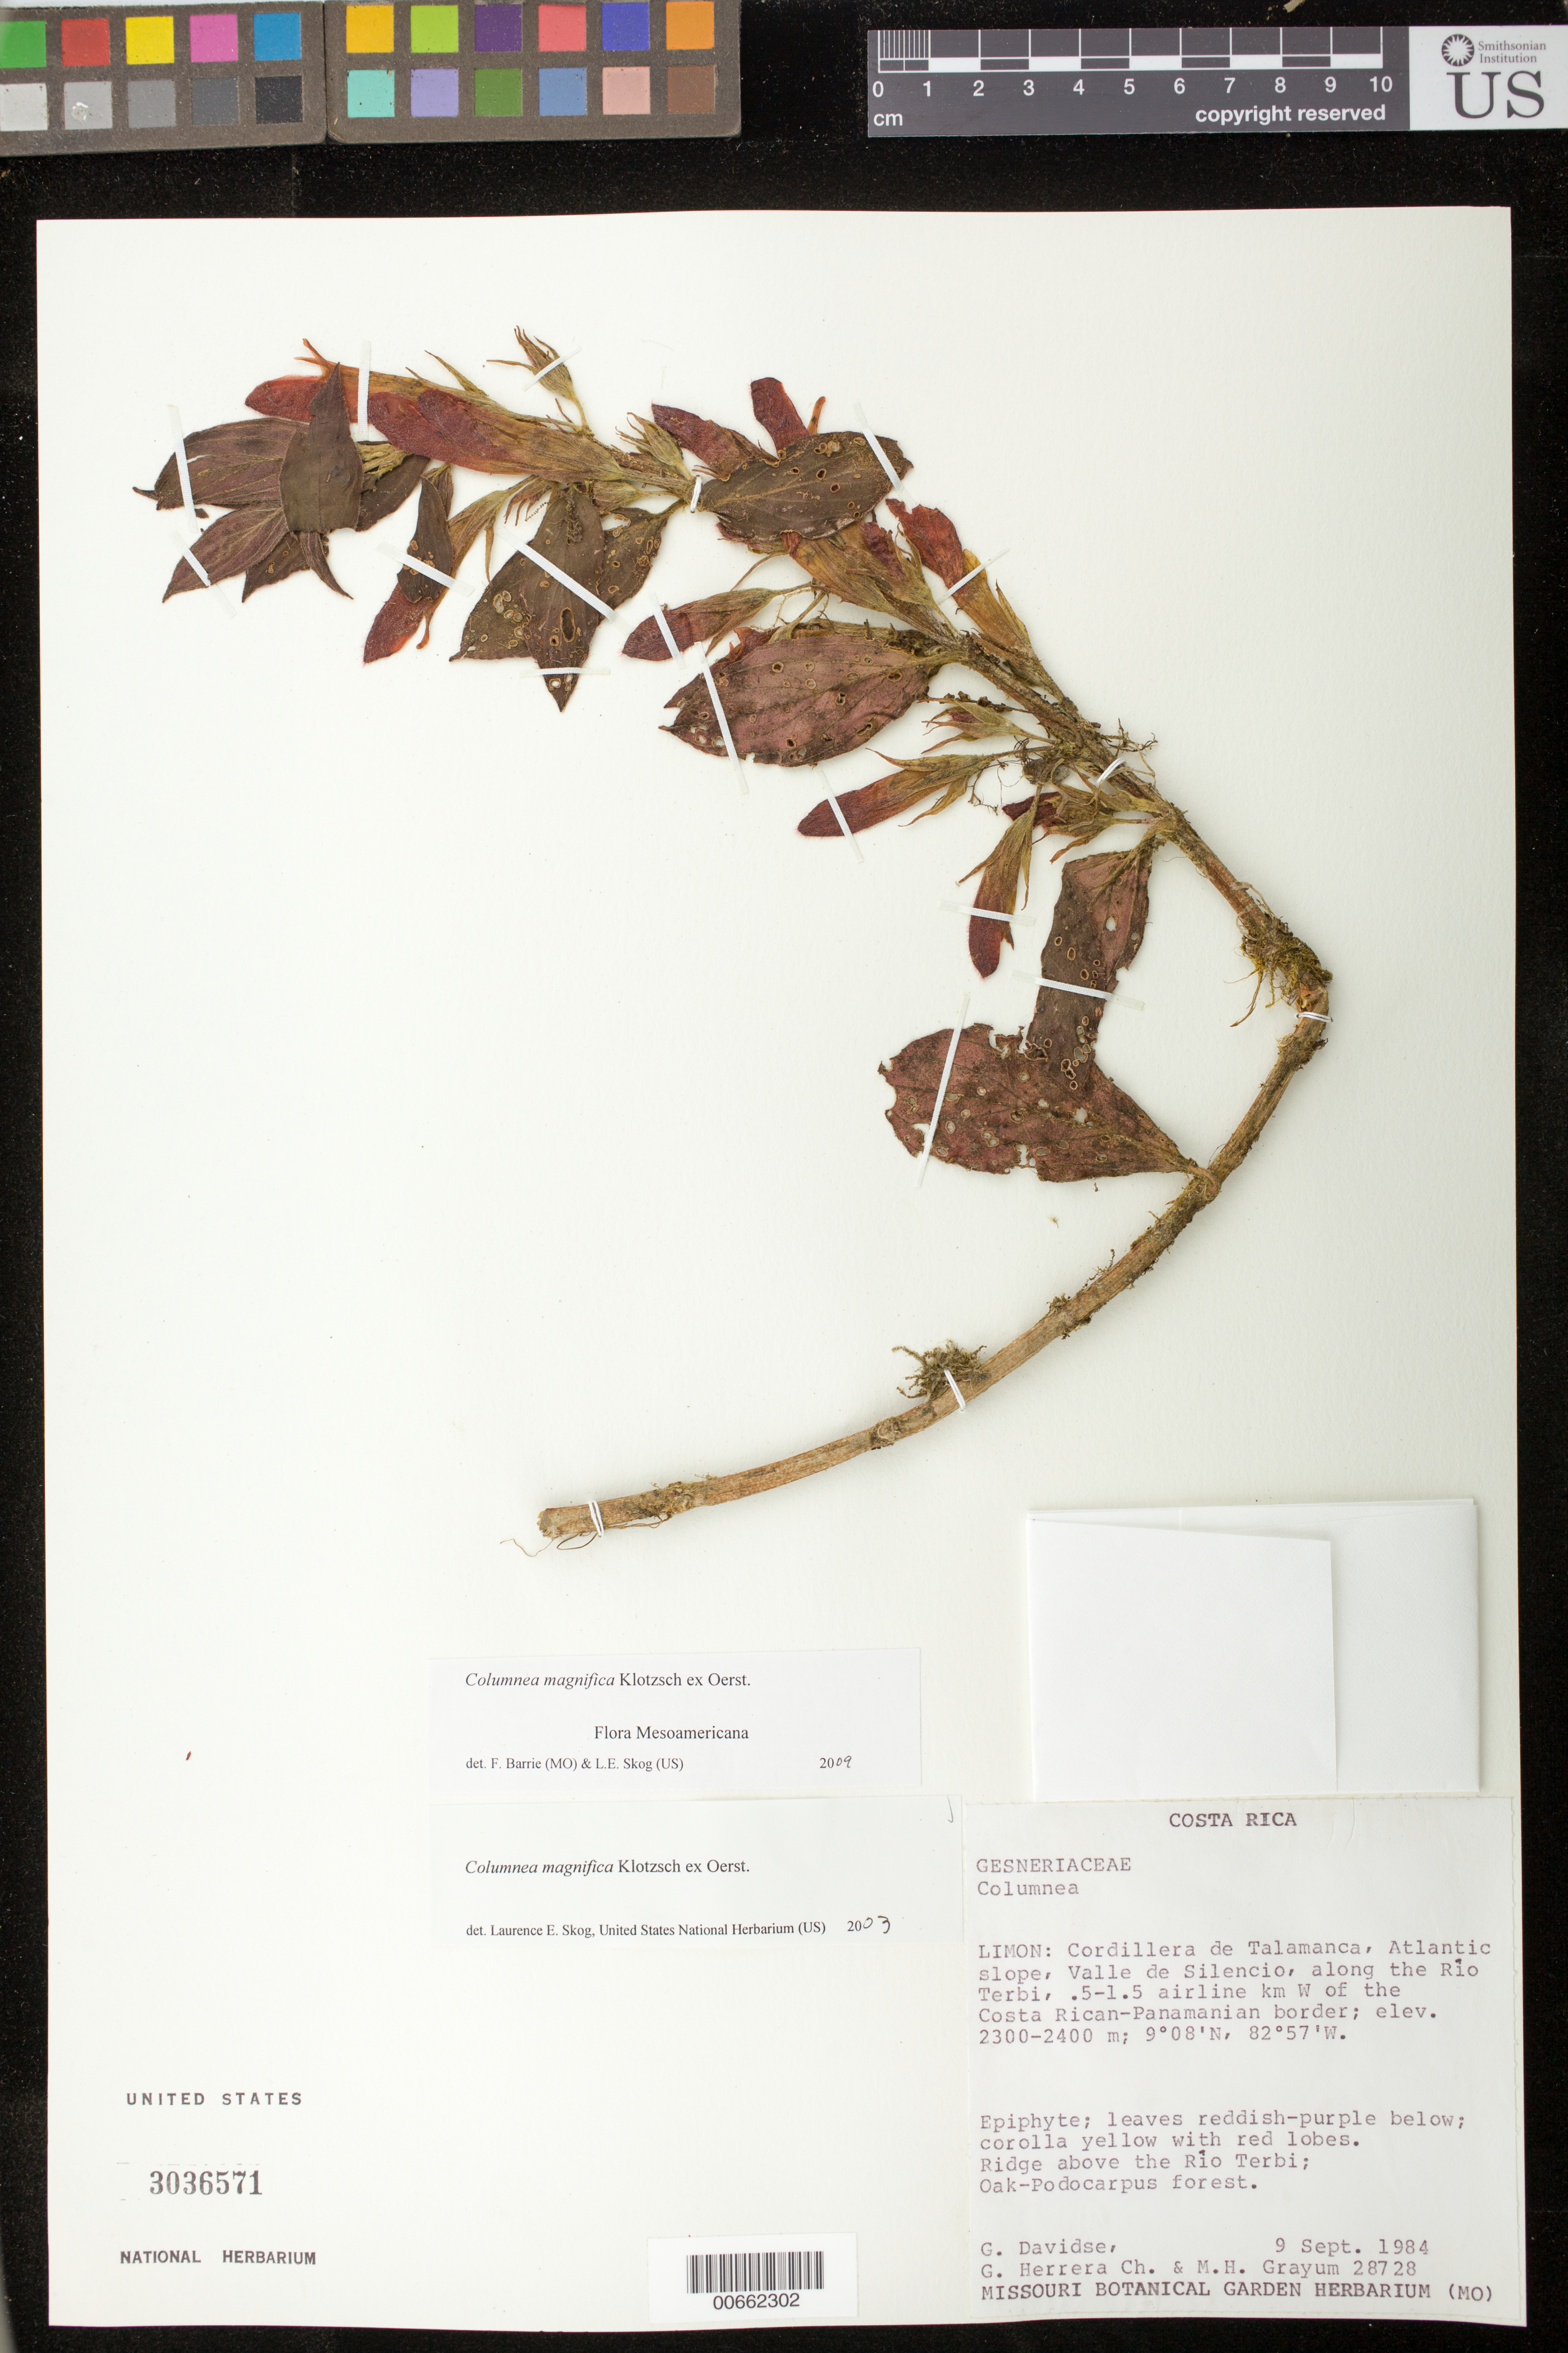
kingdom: Plantae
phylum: Tracheophyta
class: Magnoliopsida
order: Lamiales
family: Gesneriaceae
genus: Columnea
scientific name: Columnea magnifica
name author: Klotzsch ex Oerst.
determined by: Skog, Laurence E.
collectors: G. Davidse, G. Herrera Ch. & M. H. Grayum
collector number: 28728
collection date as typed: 09 Sep 1984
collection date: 1984-09-09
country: Costa Rica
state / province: Limón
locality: Cordillera de Talamanca, Atlantic slope, Valle de Silencio, along the Río Terbi, 0.5-1.5 airline km W of the Costa Rican-Panamanian border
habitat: Ridge above the Río Terbi; Oak-Podocarpus forest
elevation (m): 2300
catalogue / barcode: US 3036571